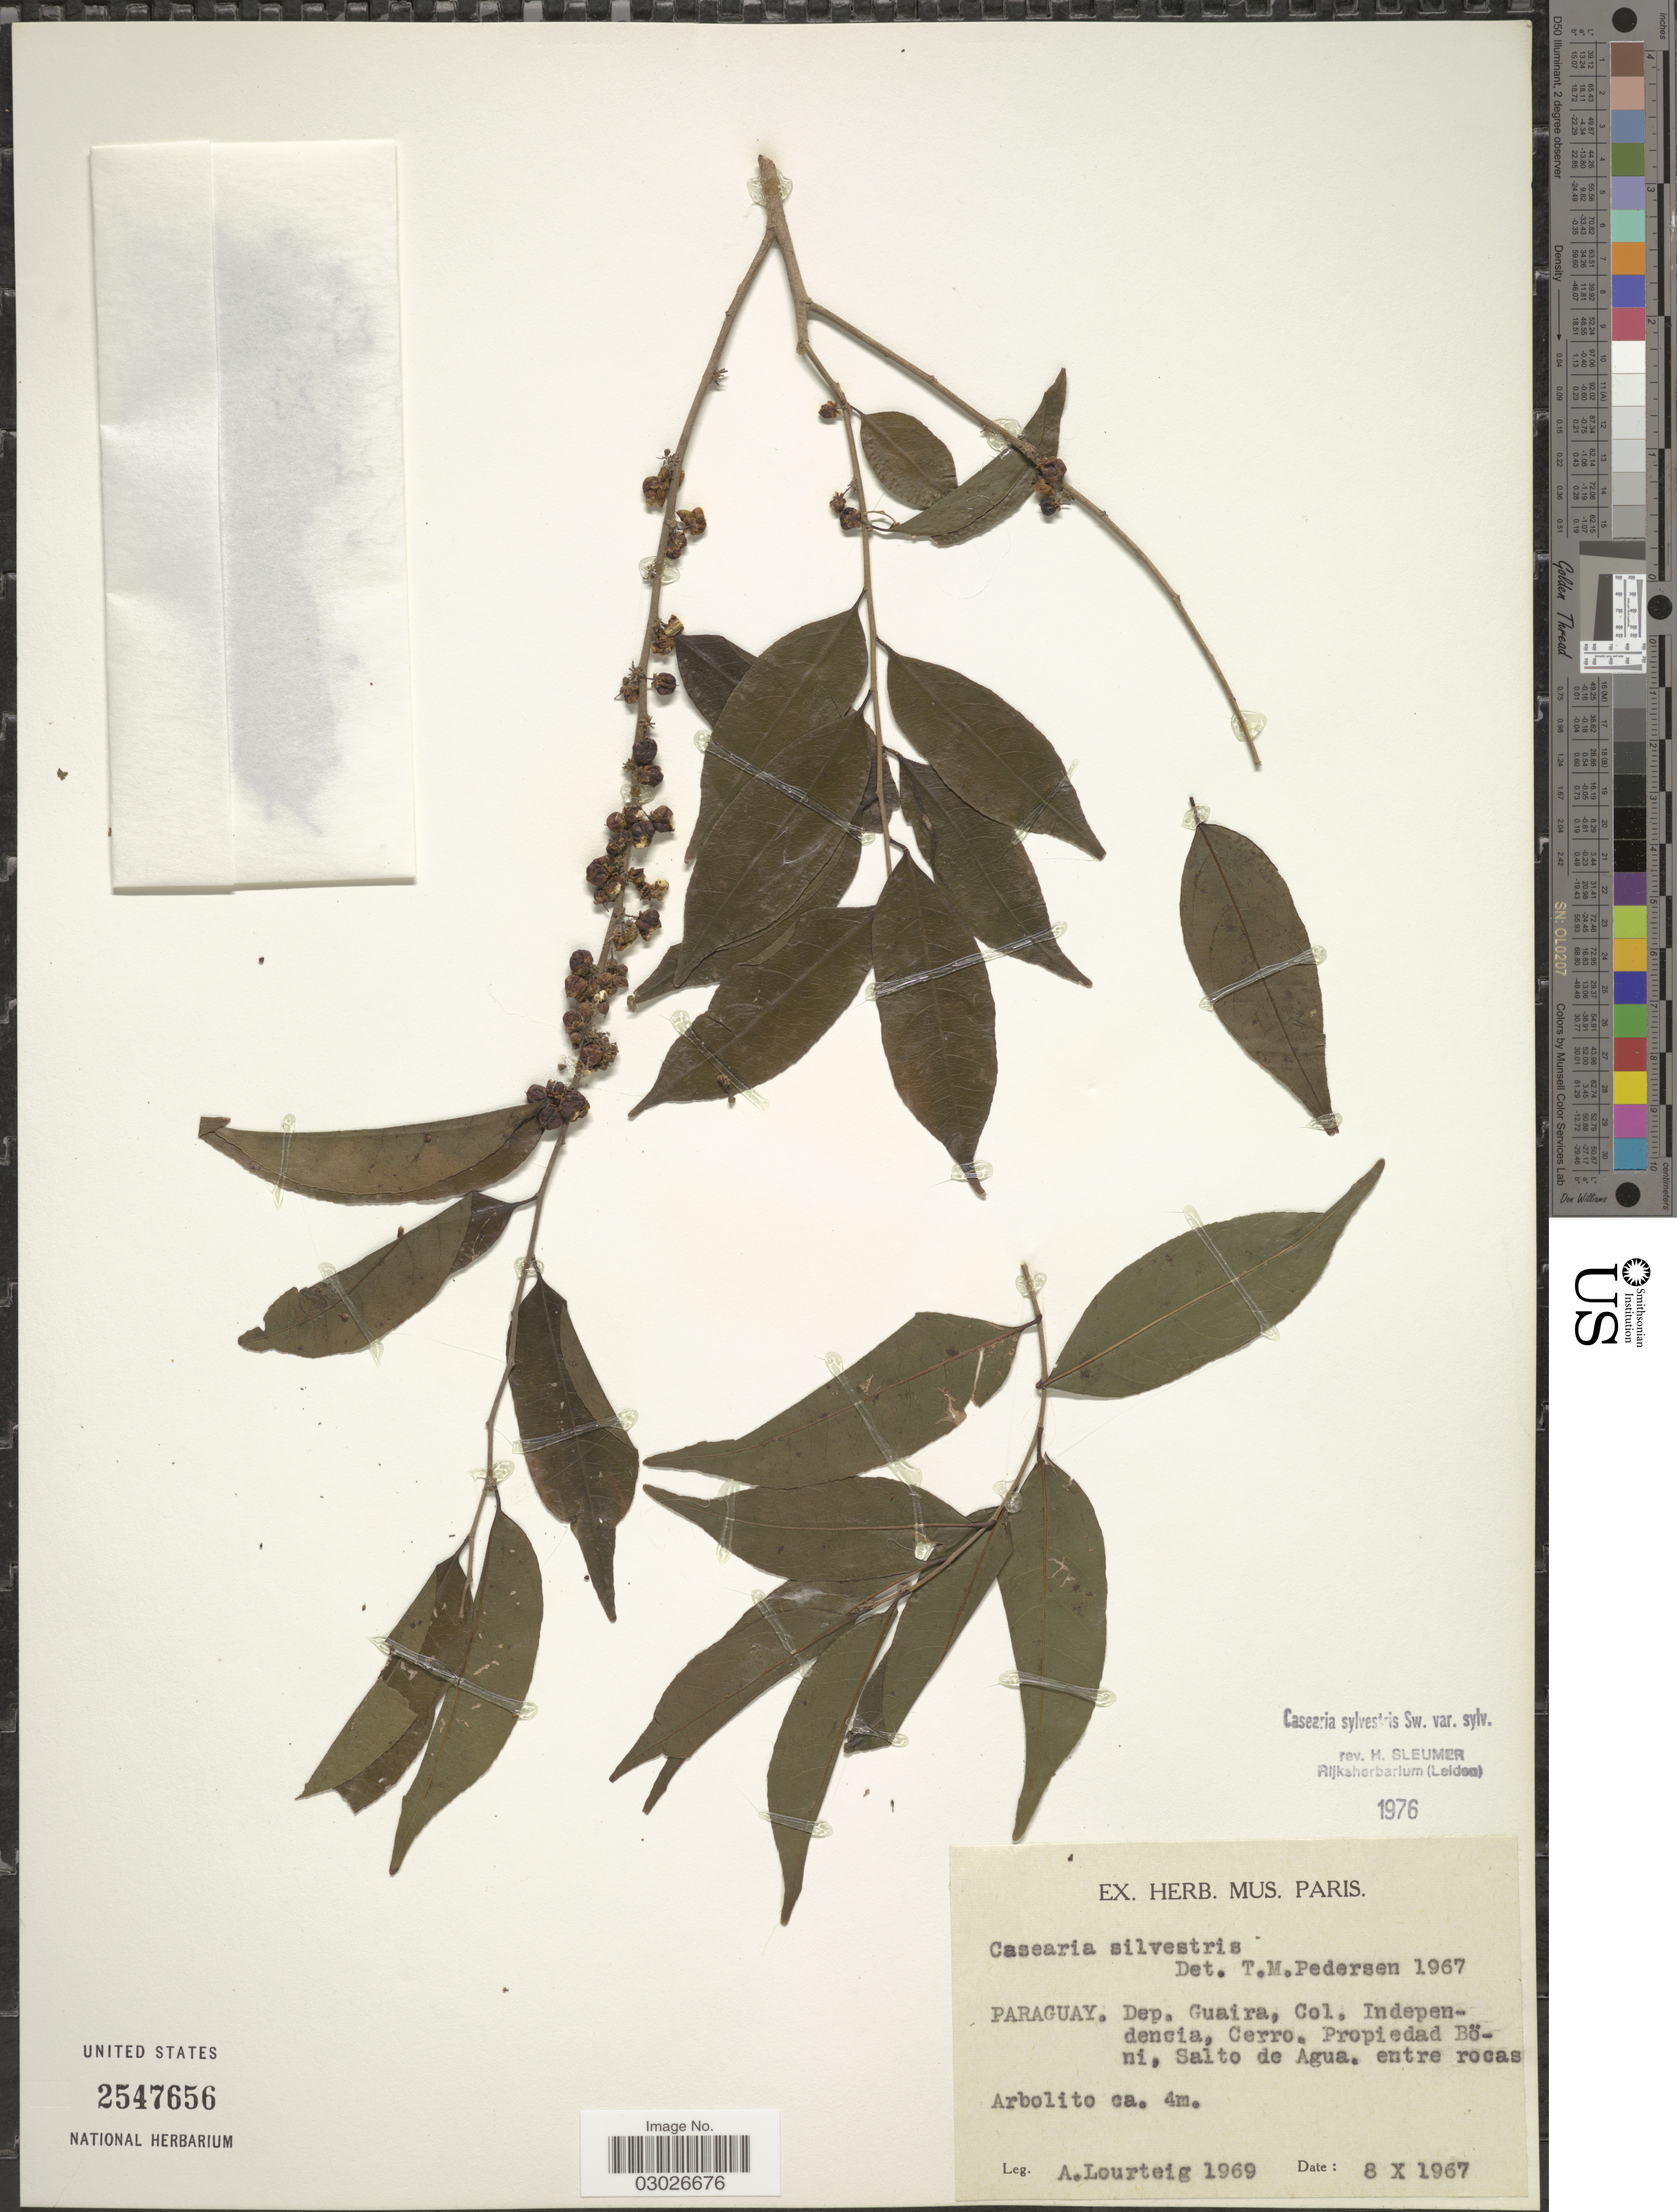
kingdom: Plantae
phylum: Tracheophyta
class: Magnoliopsida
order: Malpighiales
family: Salicaceae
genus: Casearia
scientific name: Casearia sylvestris var. sylvestris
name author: Sw.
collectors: A. Lourteig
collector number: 1969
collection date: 1967-10-08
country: Paraguay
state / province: Guaira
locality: Dep. Guaira, Col. Independencia, Cerro. Propiedad Böni, Salto de Agua, entre rocas.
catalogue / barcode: US 2547656